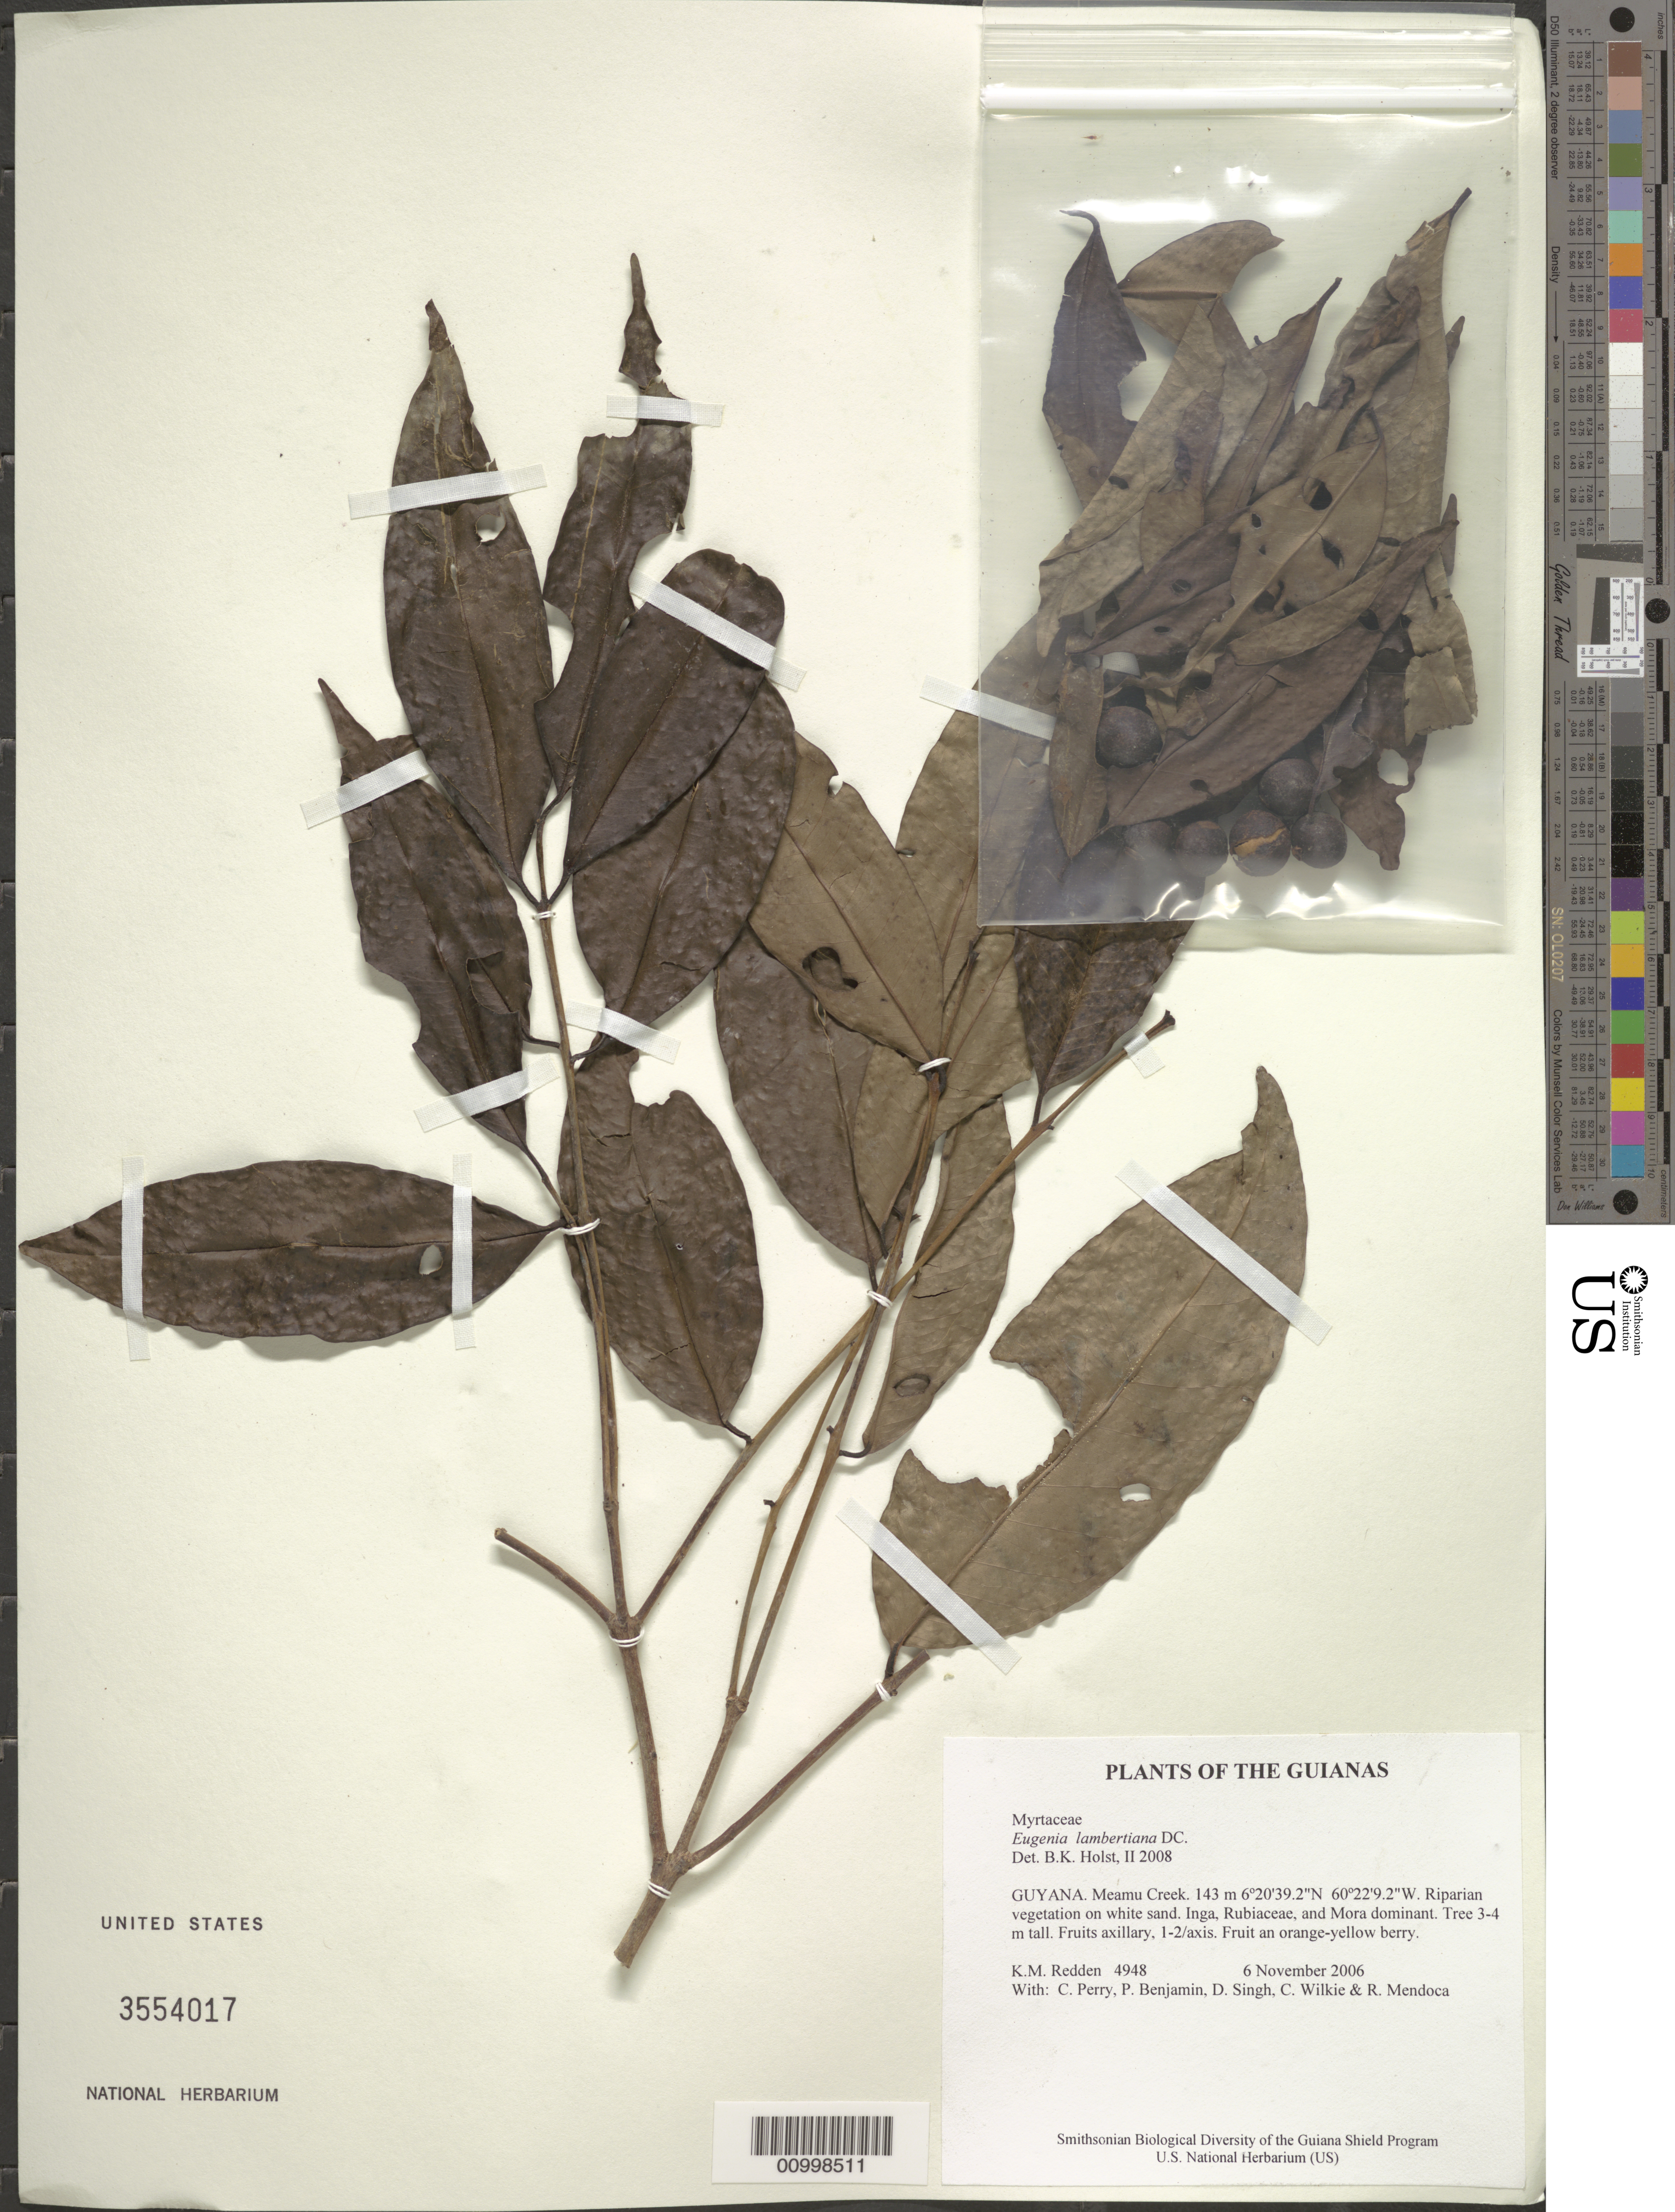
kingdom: Plantae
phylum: Tracheophyta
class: Magnoliopsida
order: Myrtales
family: Myrtaceae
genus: Eugenia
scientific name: Eugenia lambertiana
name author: DC.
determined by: Holst, Bruce K.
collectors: K. M. Redden, C. Perry, P. Benjamin, D. Singh, C. Wilkie & R. Mendoca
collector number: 4948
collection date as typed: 6 November 2006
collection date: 2006-11-06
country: Guyana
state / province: Cuyuni-Mazaruni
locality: Meamu Creek.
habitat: Riparian vegetation on white sand. Inga, Rubiaceae, and Mora dominant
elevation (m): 143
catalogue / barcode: US 3554017